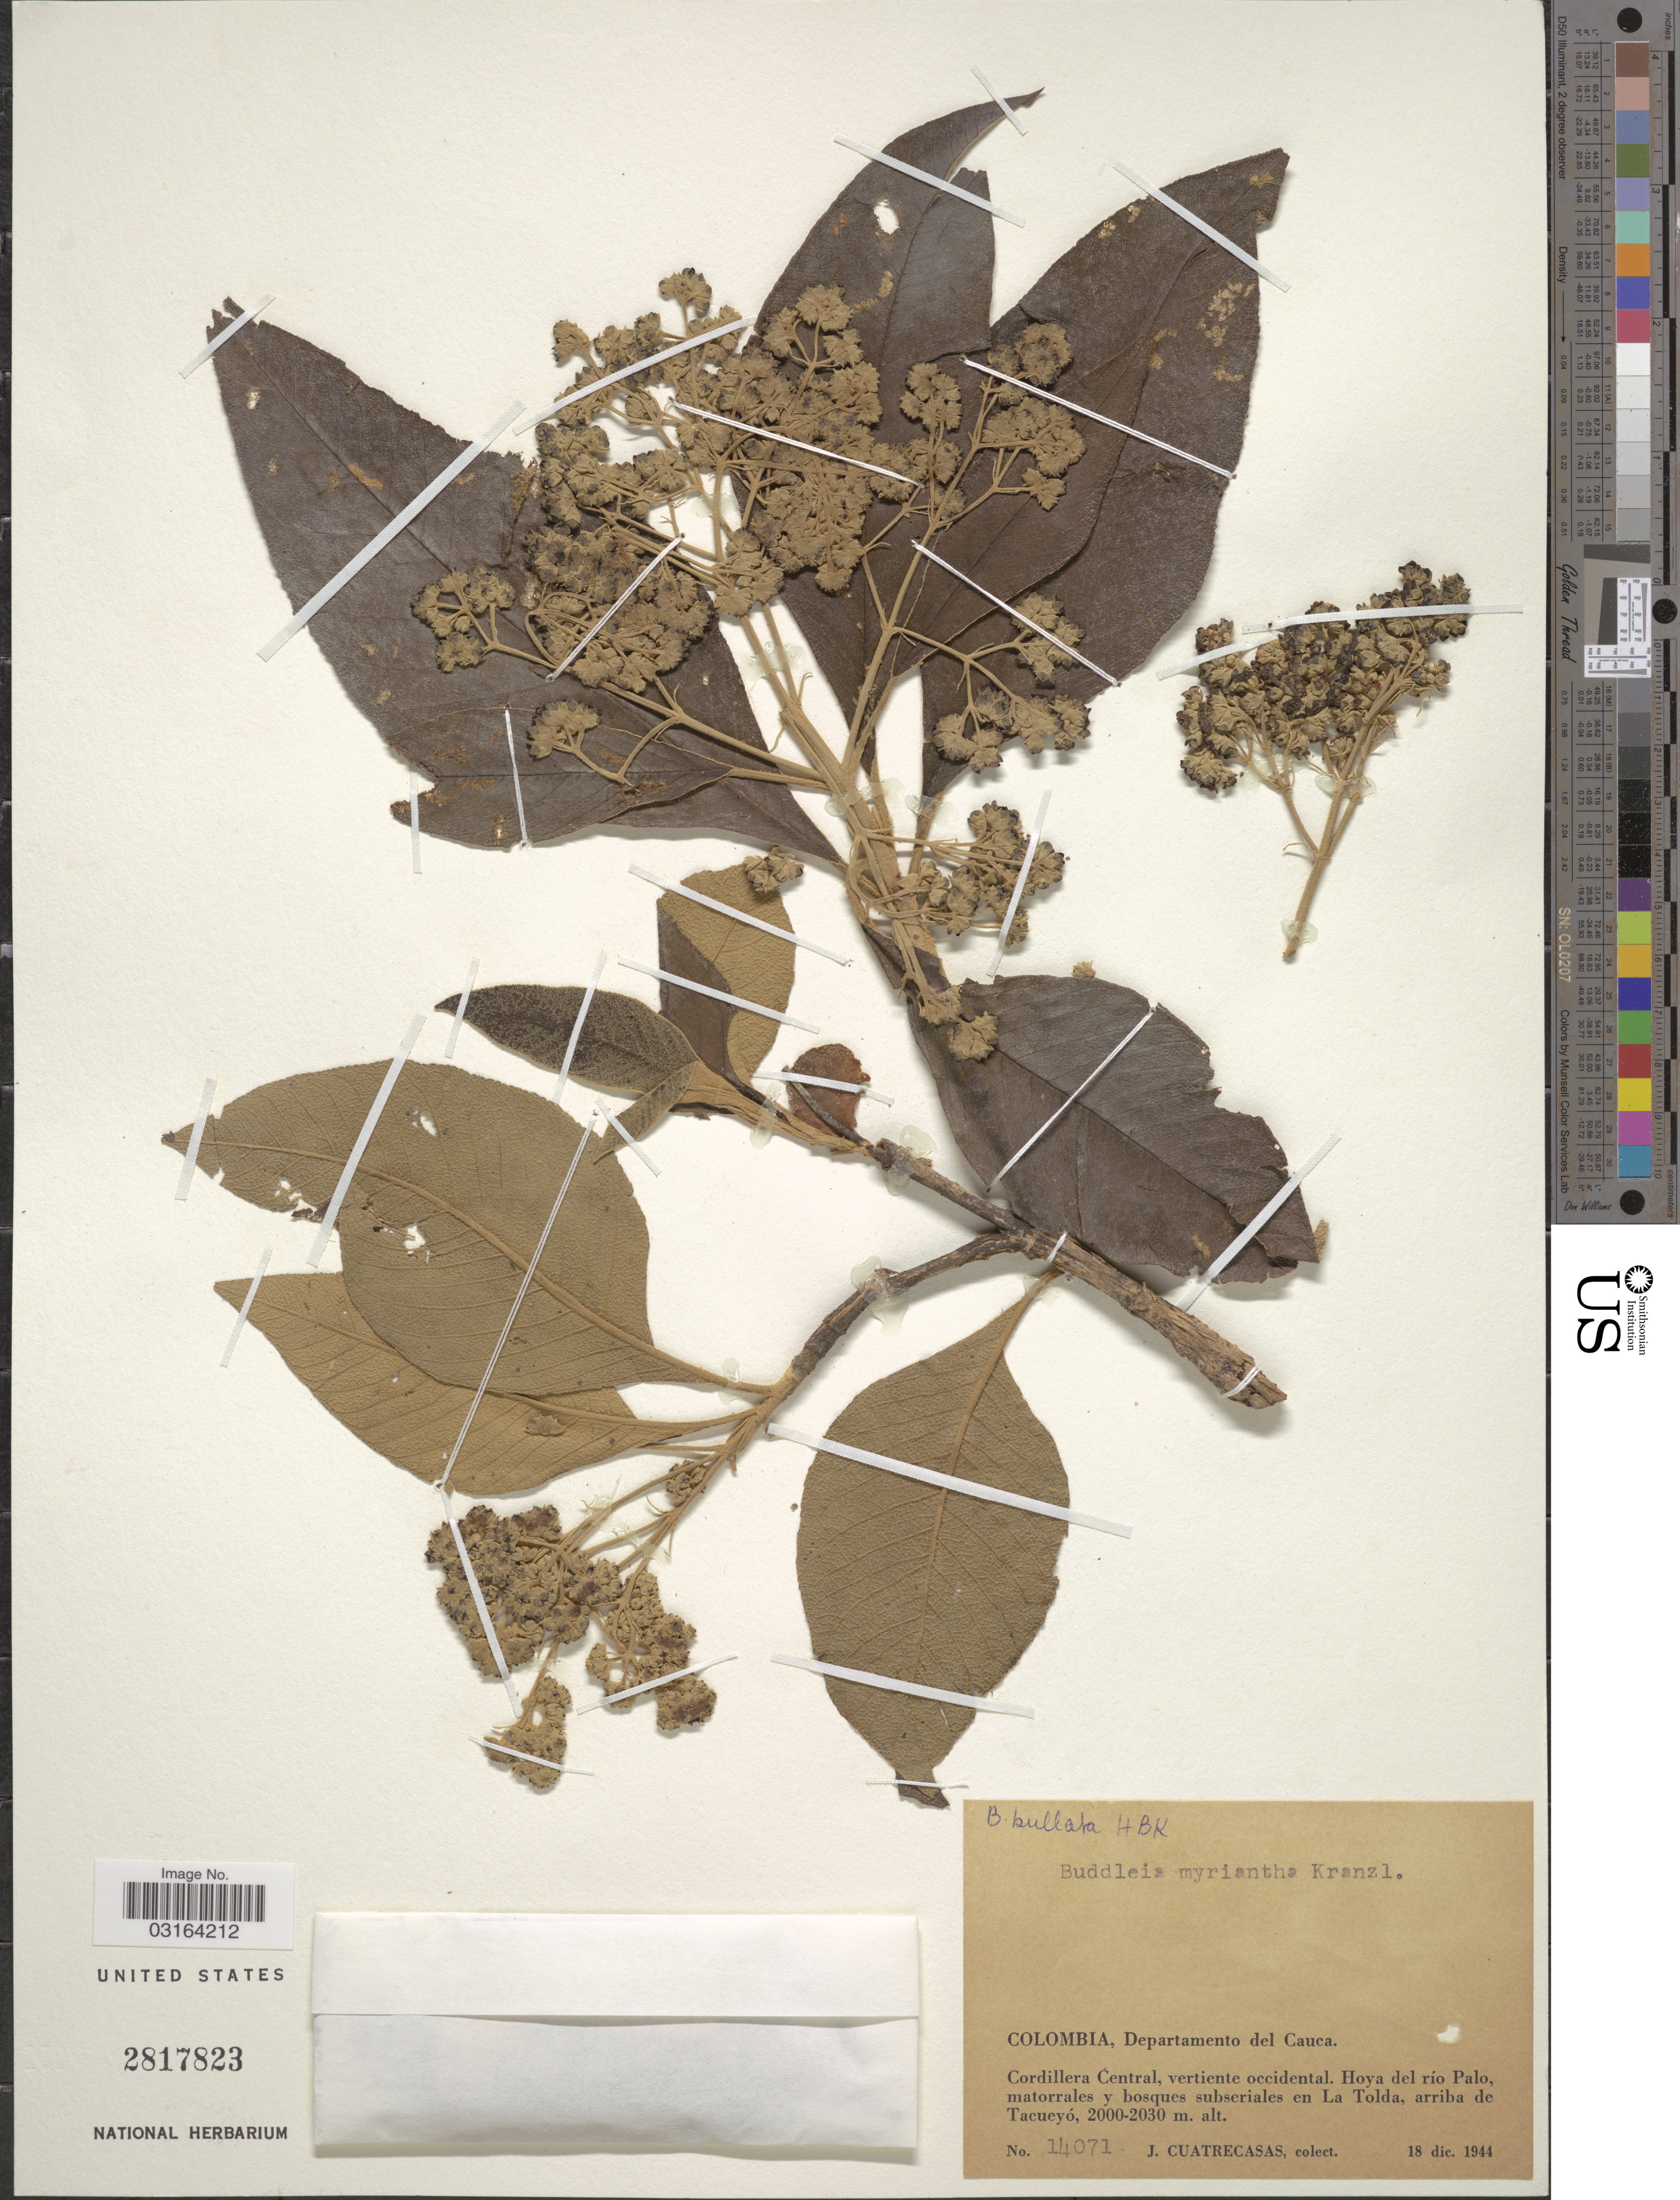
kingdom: Plantae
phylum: Tracheophyta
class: Magnoliopsida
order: Lamiales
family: Scrophulariaceae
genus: Buddleja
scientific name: Buddleja bullata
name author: Kunth in Humb. & et al.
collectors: J. Cuatrecasas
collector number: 14071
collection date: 1944-12-18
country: Colombia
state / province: Cauca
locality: Departamento del Cauca, Cordillera Central, vertiente occidental. Hoya del río Palo, matorrales y bosques subseriales en La Tolda, arriba de Tacueyó.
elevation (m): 2000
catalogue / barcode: US 2817823